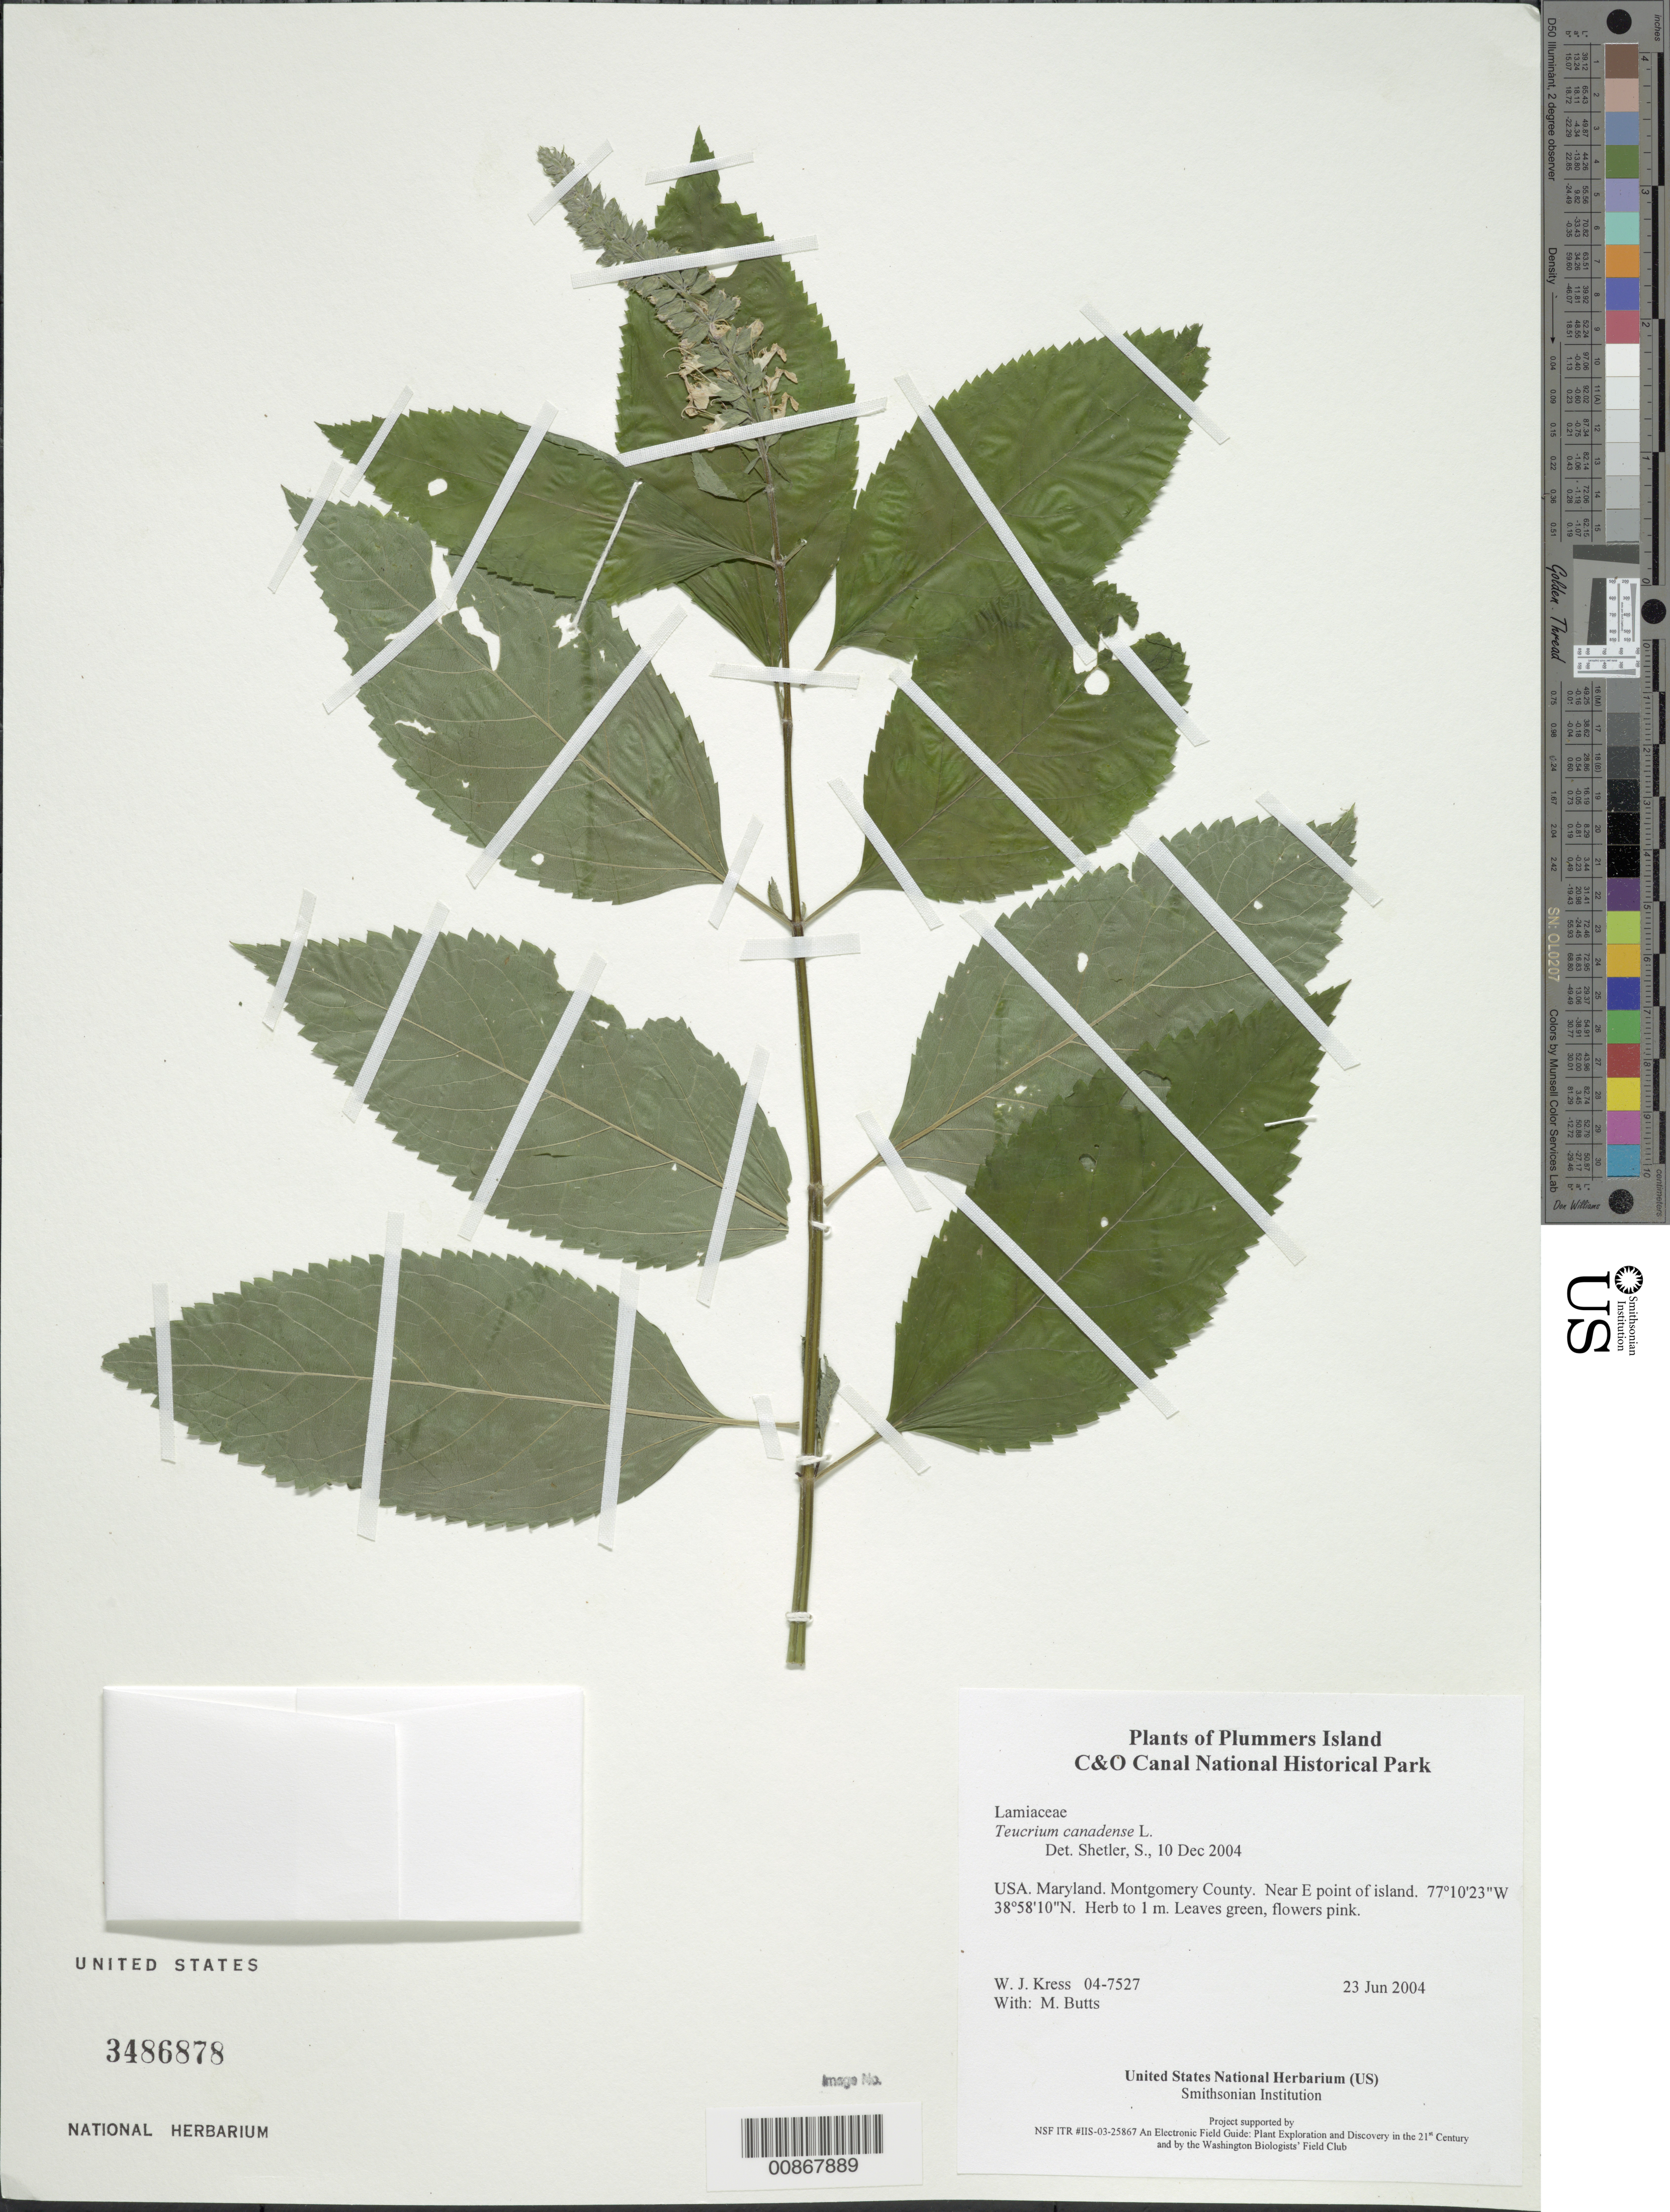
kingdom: Plantae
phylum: Tracheophyta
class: Magnoliopsida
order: Lamiales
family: Lamiaceae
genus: Teucrium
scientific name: Teucrium canadense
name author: L.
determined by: Shetler, Stanwyn G., (US), NMNH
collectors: W. J. Kress & M. B. Butts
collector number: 04-7527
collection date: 2004-06-23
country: United States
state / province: Maryland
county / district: Montgomery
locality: Chesapeake and Ohio Canal National Historical Park, Plummers Island, near E point of island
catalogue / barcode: US 3486878